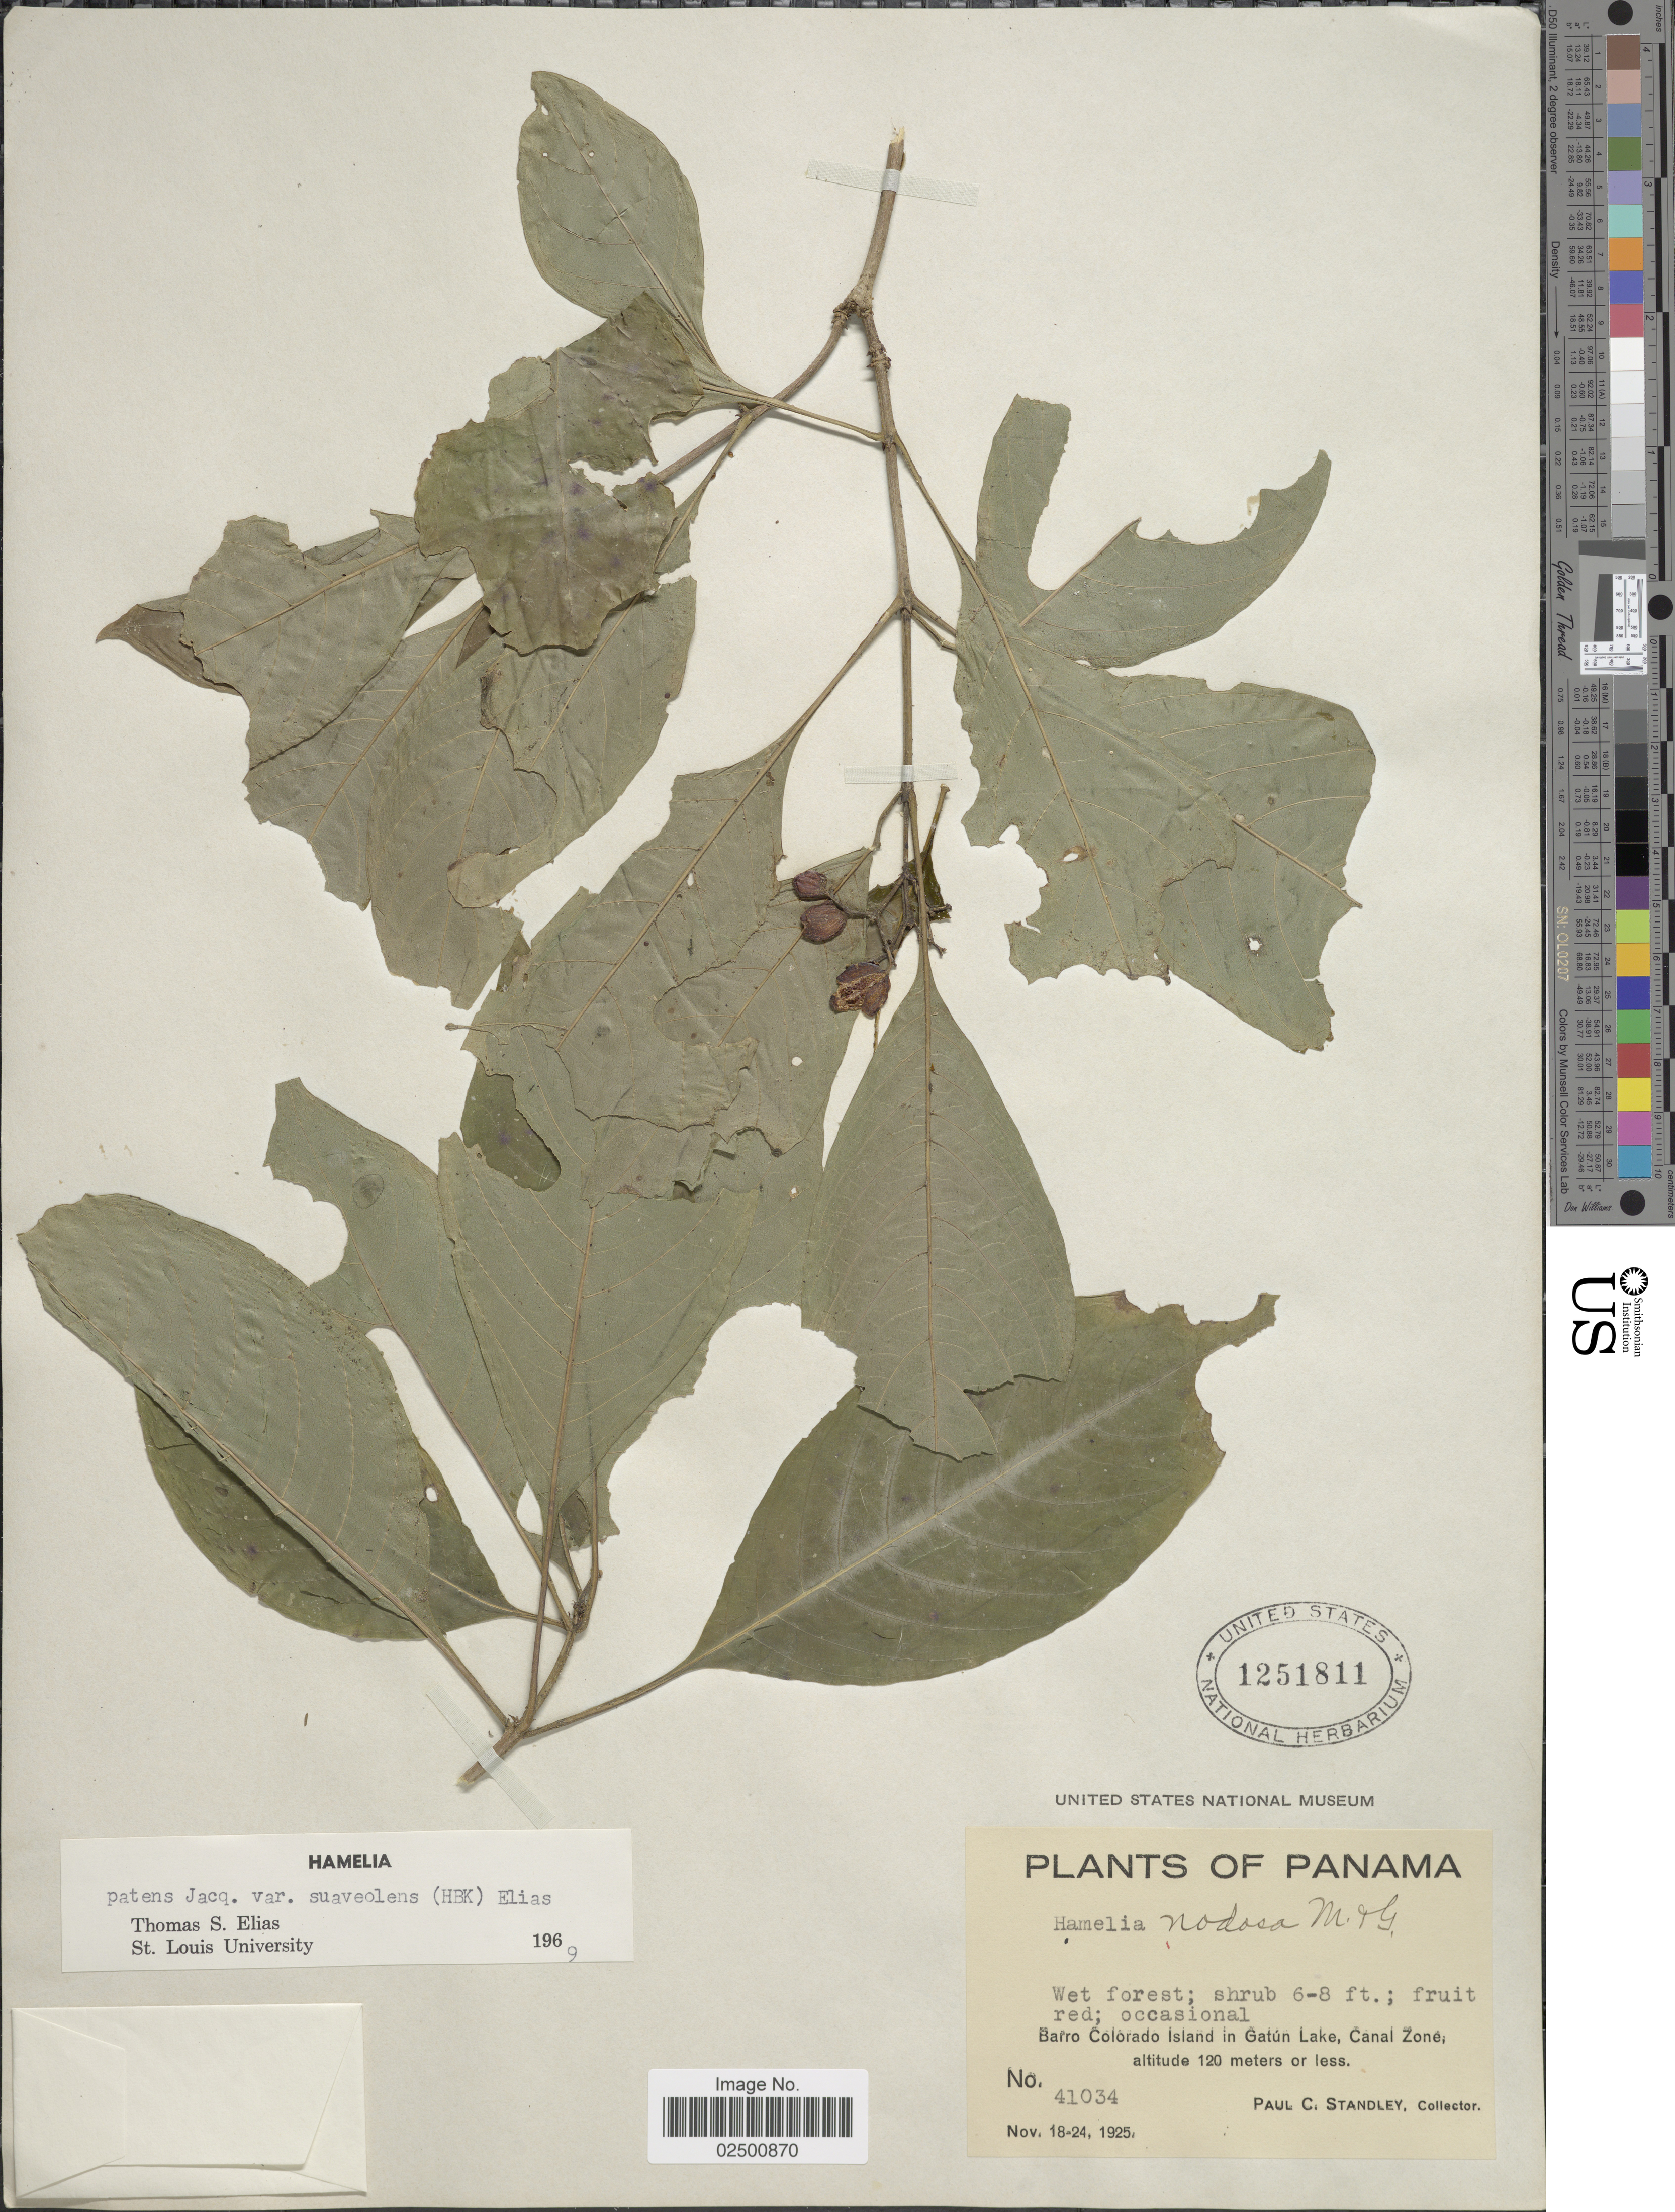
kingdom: Plantae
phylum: Tracheophyta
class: Magnoliopsida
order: Gentianales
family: Rubiaceae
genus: Hamelia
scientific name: Hamelia patens var. suaveolens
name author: (Kunth)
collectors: P. C. Standley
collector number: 41034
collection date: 1925-11-18/1925-11-24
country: Panama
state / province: Panamá Oeste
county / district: Canal Zone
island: Barro Colorado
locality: Barro Colorado Island in Gatun Lake, Canal Zone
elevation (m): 120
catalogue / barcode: US 1251811